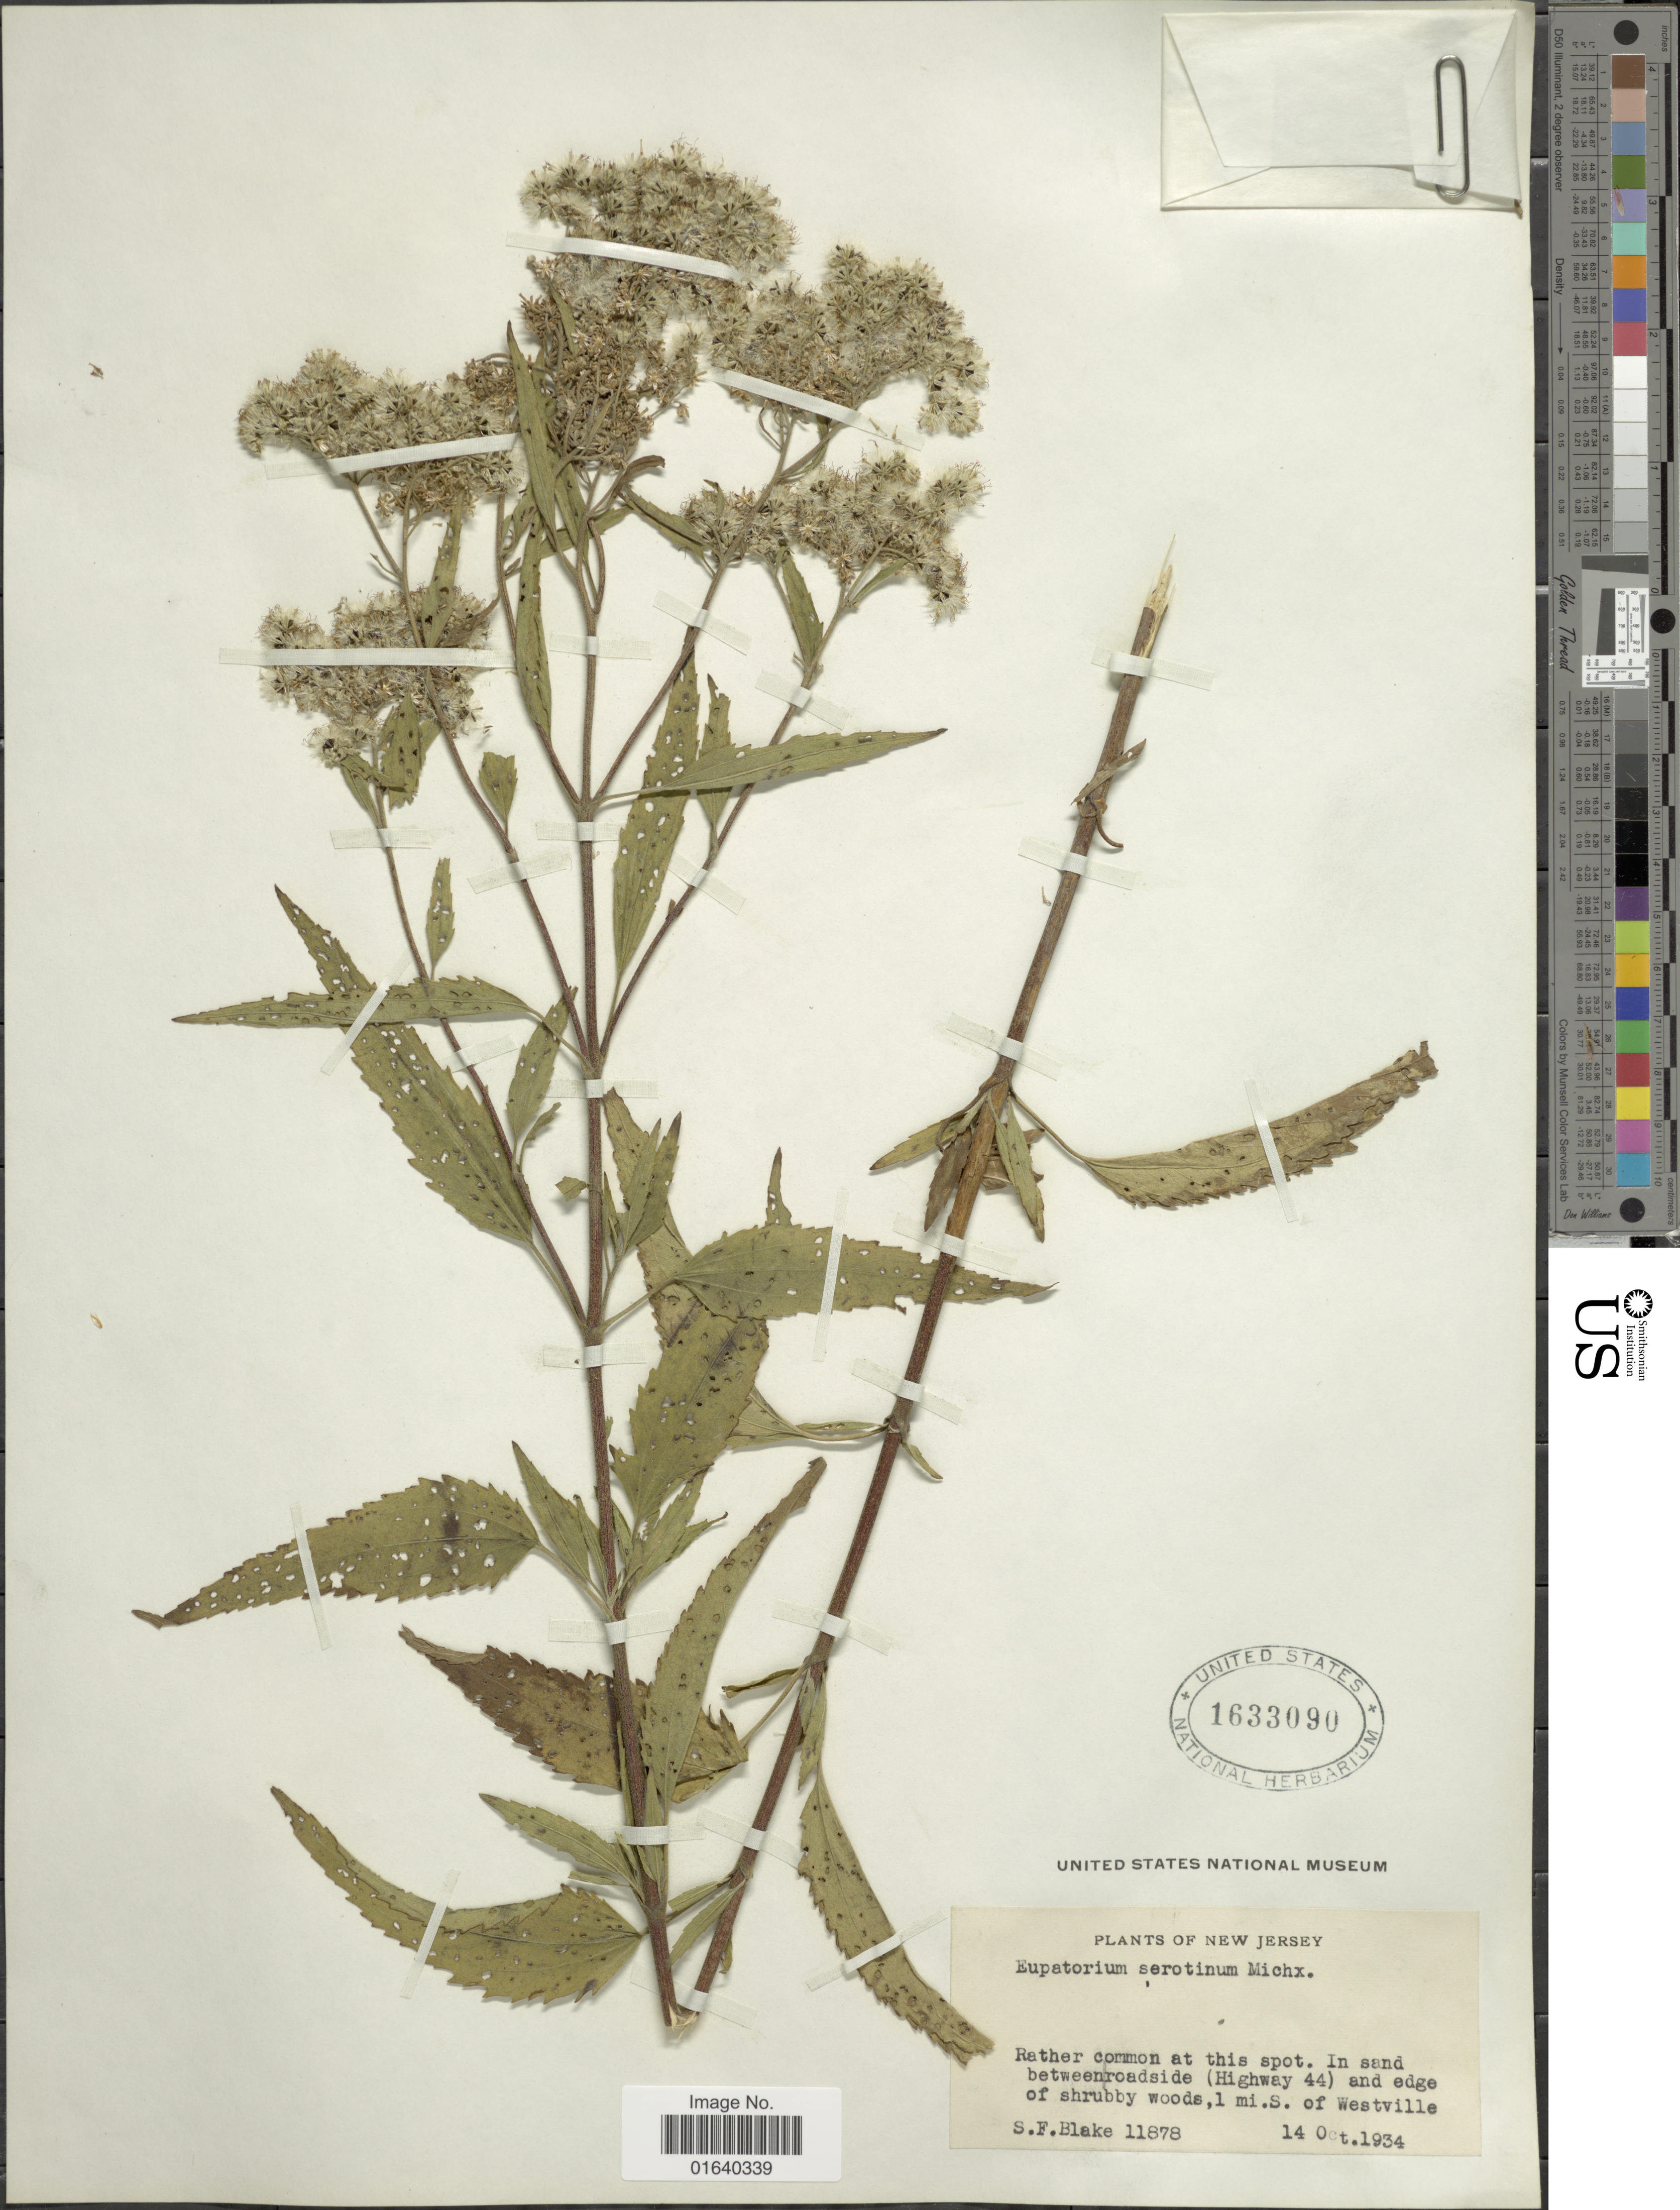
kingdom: Plantae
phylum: Tracheophyta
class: Magnoliopsida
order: Asterales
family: Asteraceae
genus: Eupatorium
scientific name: Eupatorium serotinum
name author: Michx.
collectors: S. Blake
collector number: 11878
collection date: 1934-10-14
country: United States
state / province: New Jersey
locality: Rather common at this spot. In sand between roadside (Highway 44) and edge of shrubby woods, 1 mi. S. of Westville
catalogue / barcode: US 1633090